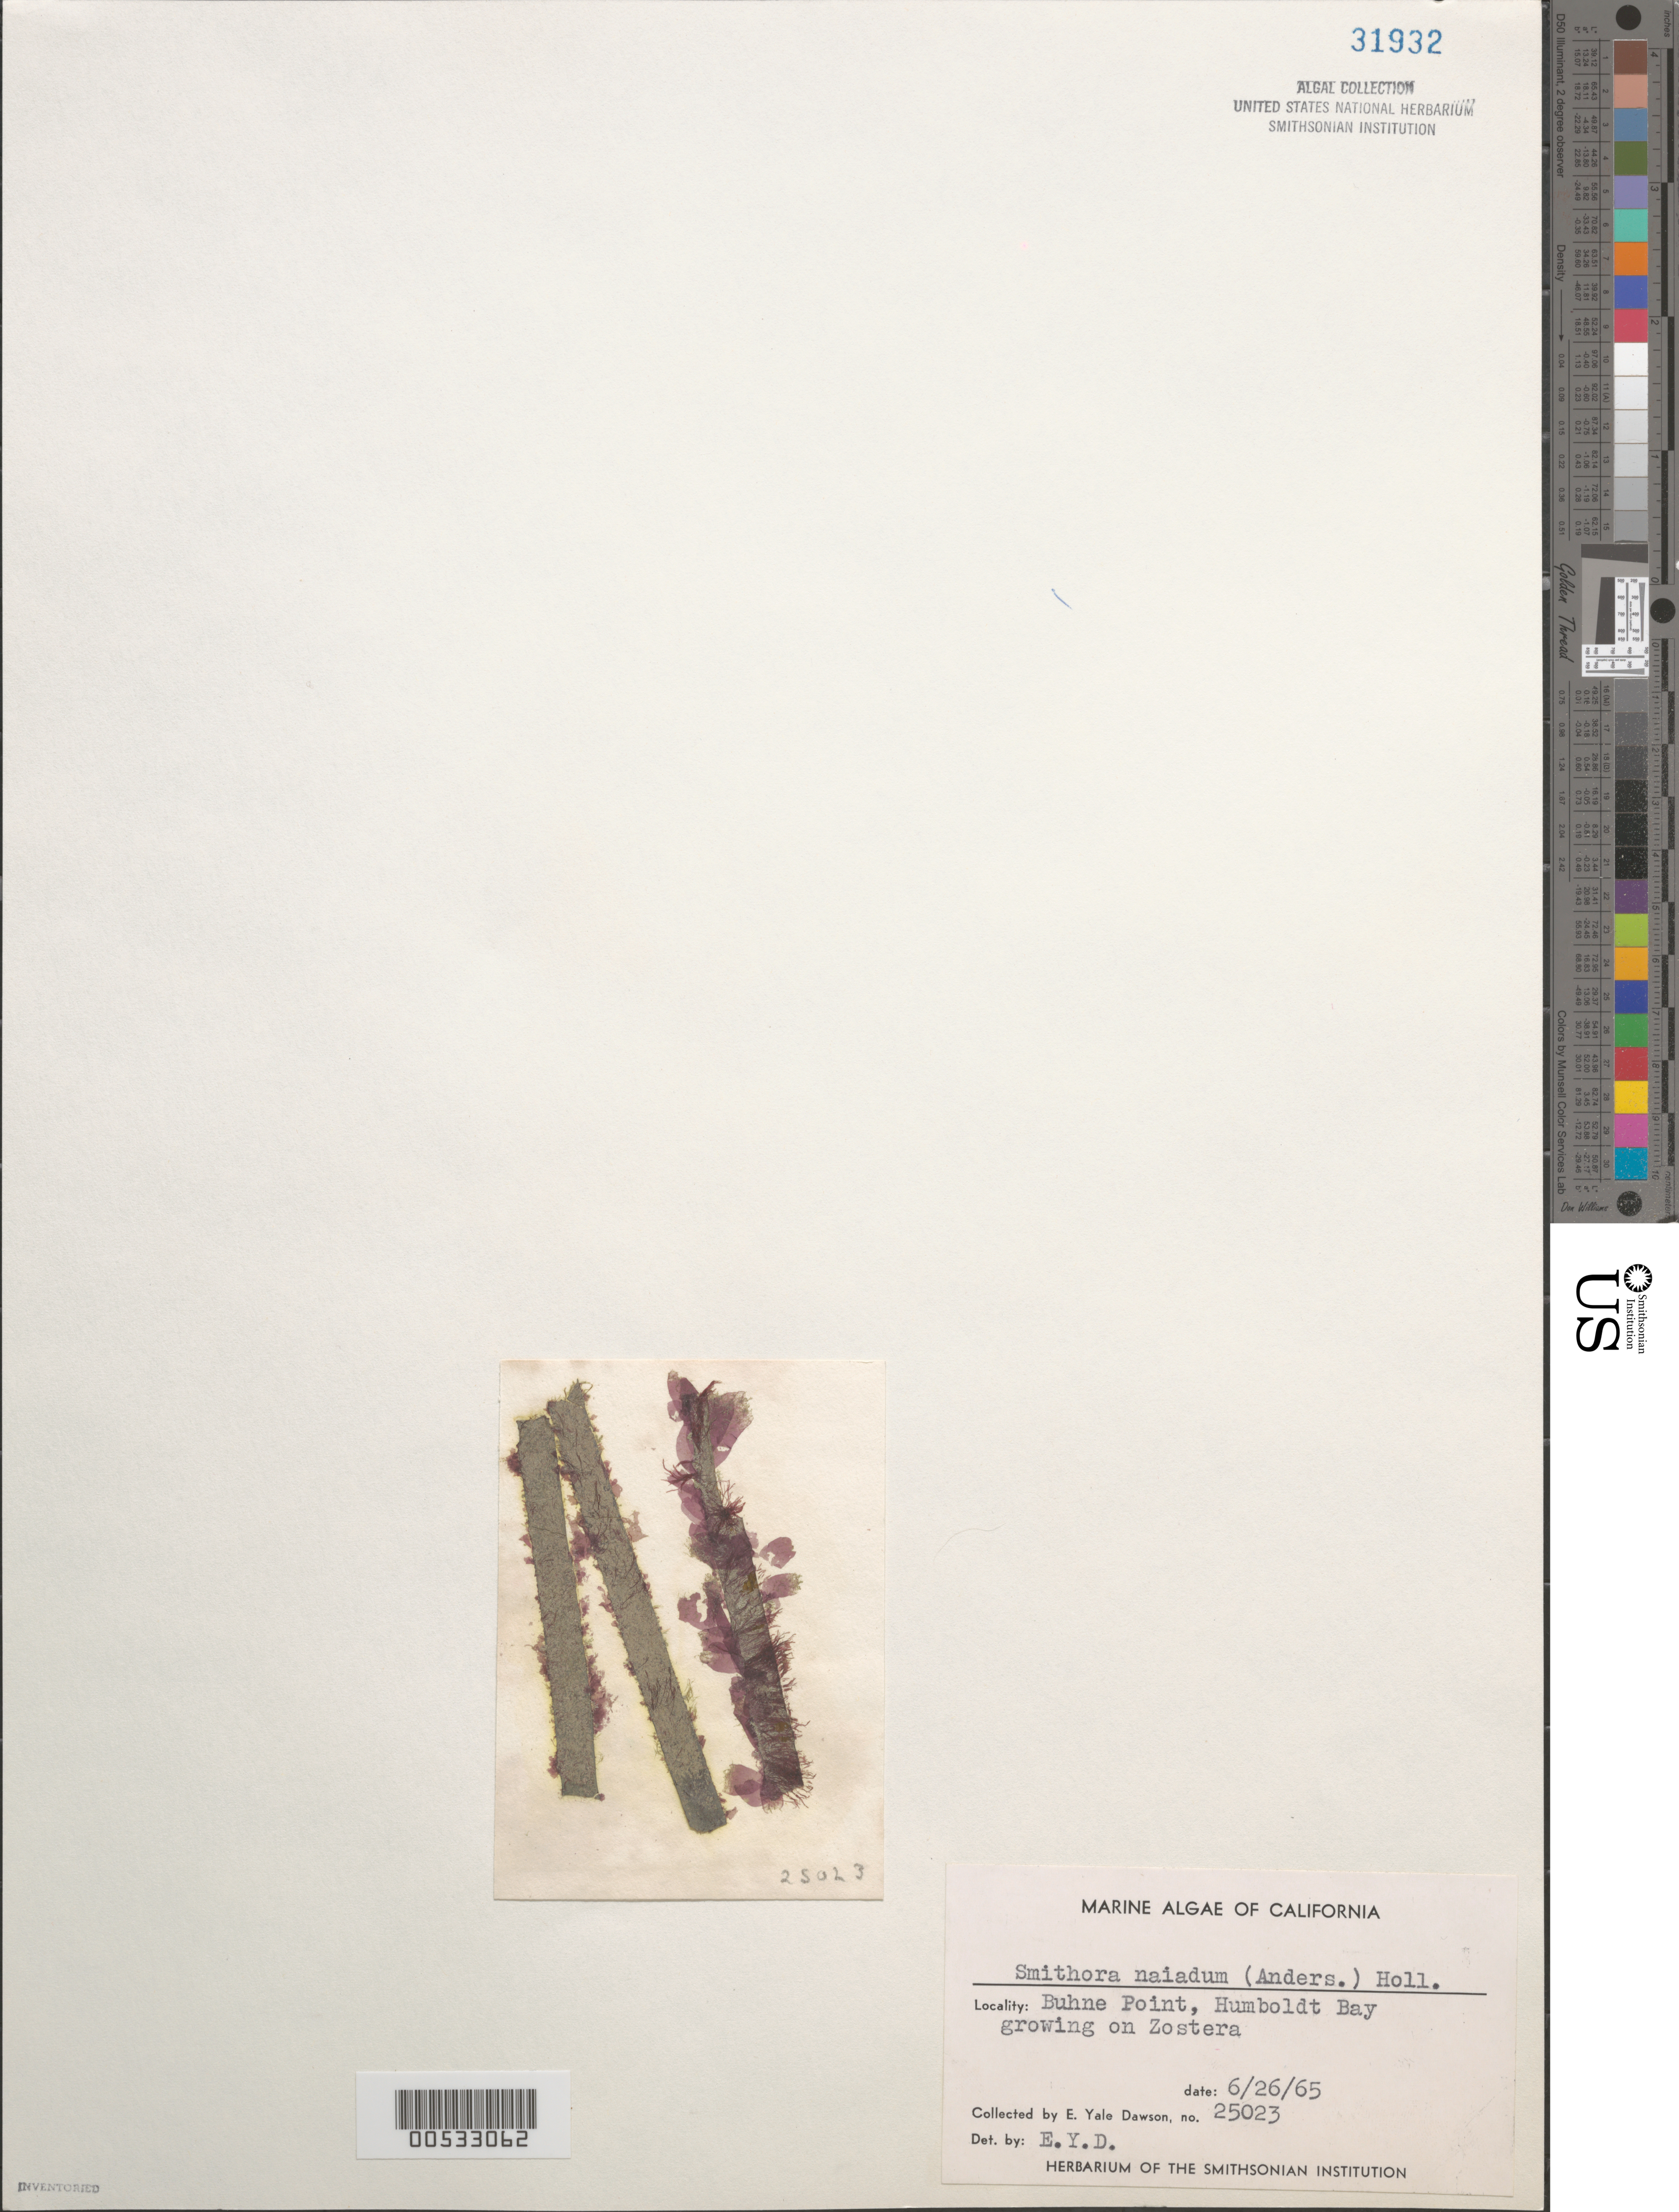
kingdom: Plantae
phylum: Rhodophyta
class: Compsopogonophyceae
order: Erythropeltidales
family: Erythrotrichiaceae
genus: Smithora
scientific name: Smithora naiadum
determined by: Dawson, E. Y.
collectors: E. Y. Dawson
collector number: EYD 25023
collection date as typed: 26 Jun 1965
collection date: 1965-06-26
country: United States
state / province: California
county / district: Humboldt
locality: Buhne Point, Humboldt Bay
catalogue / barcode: US 31932